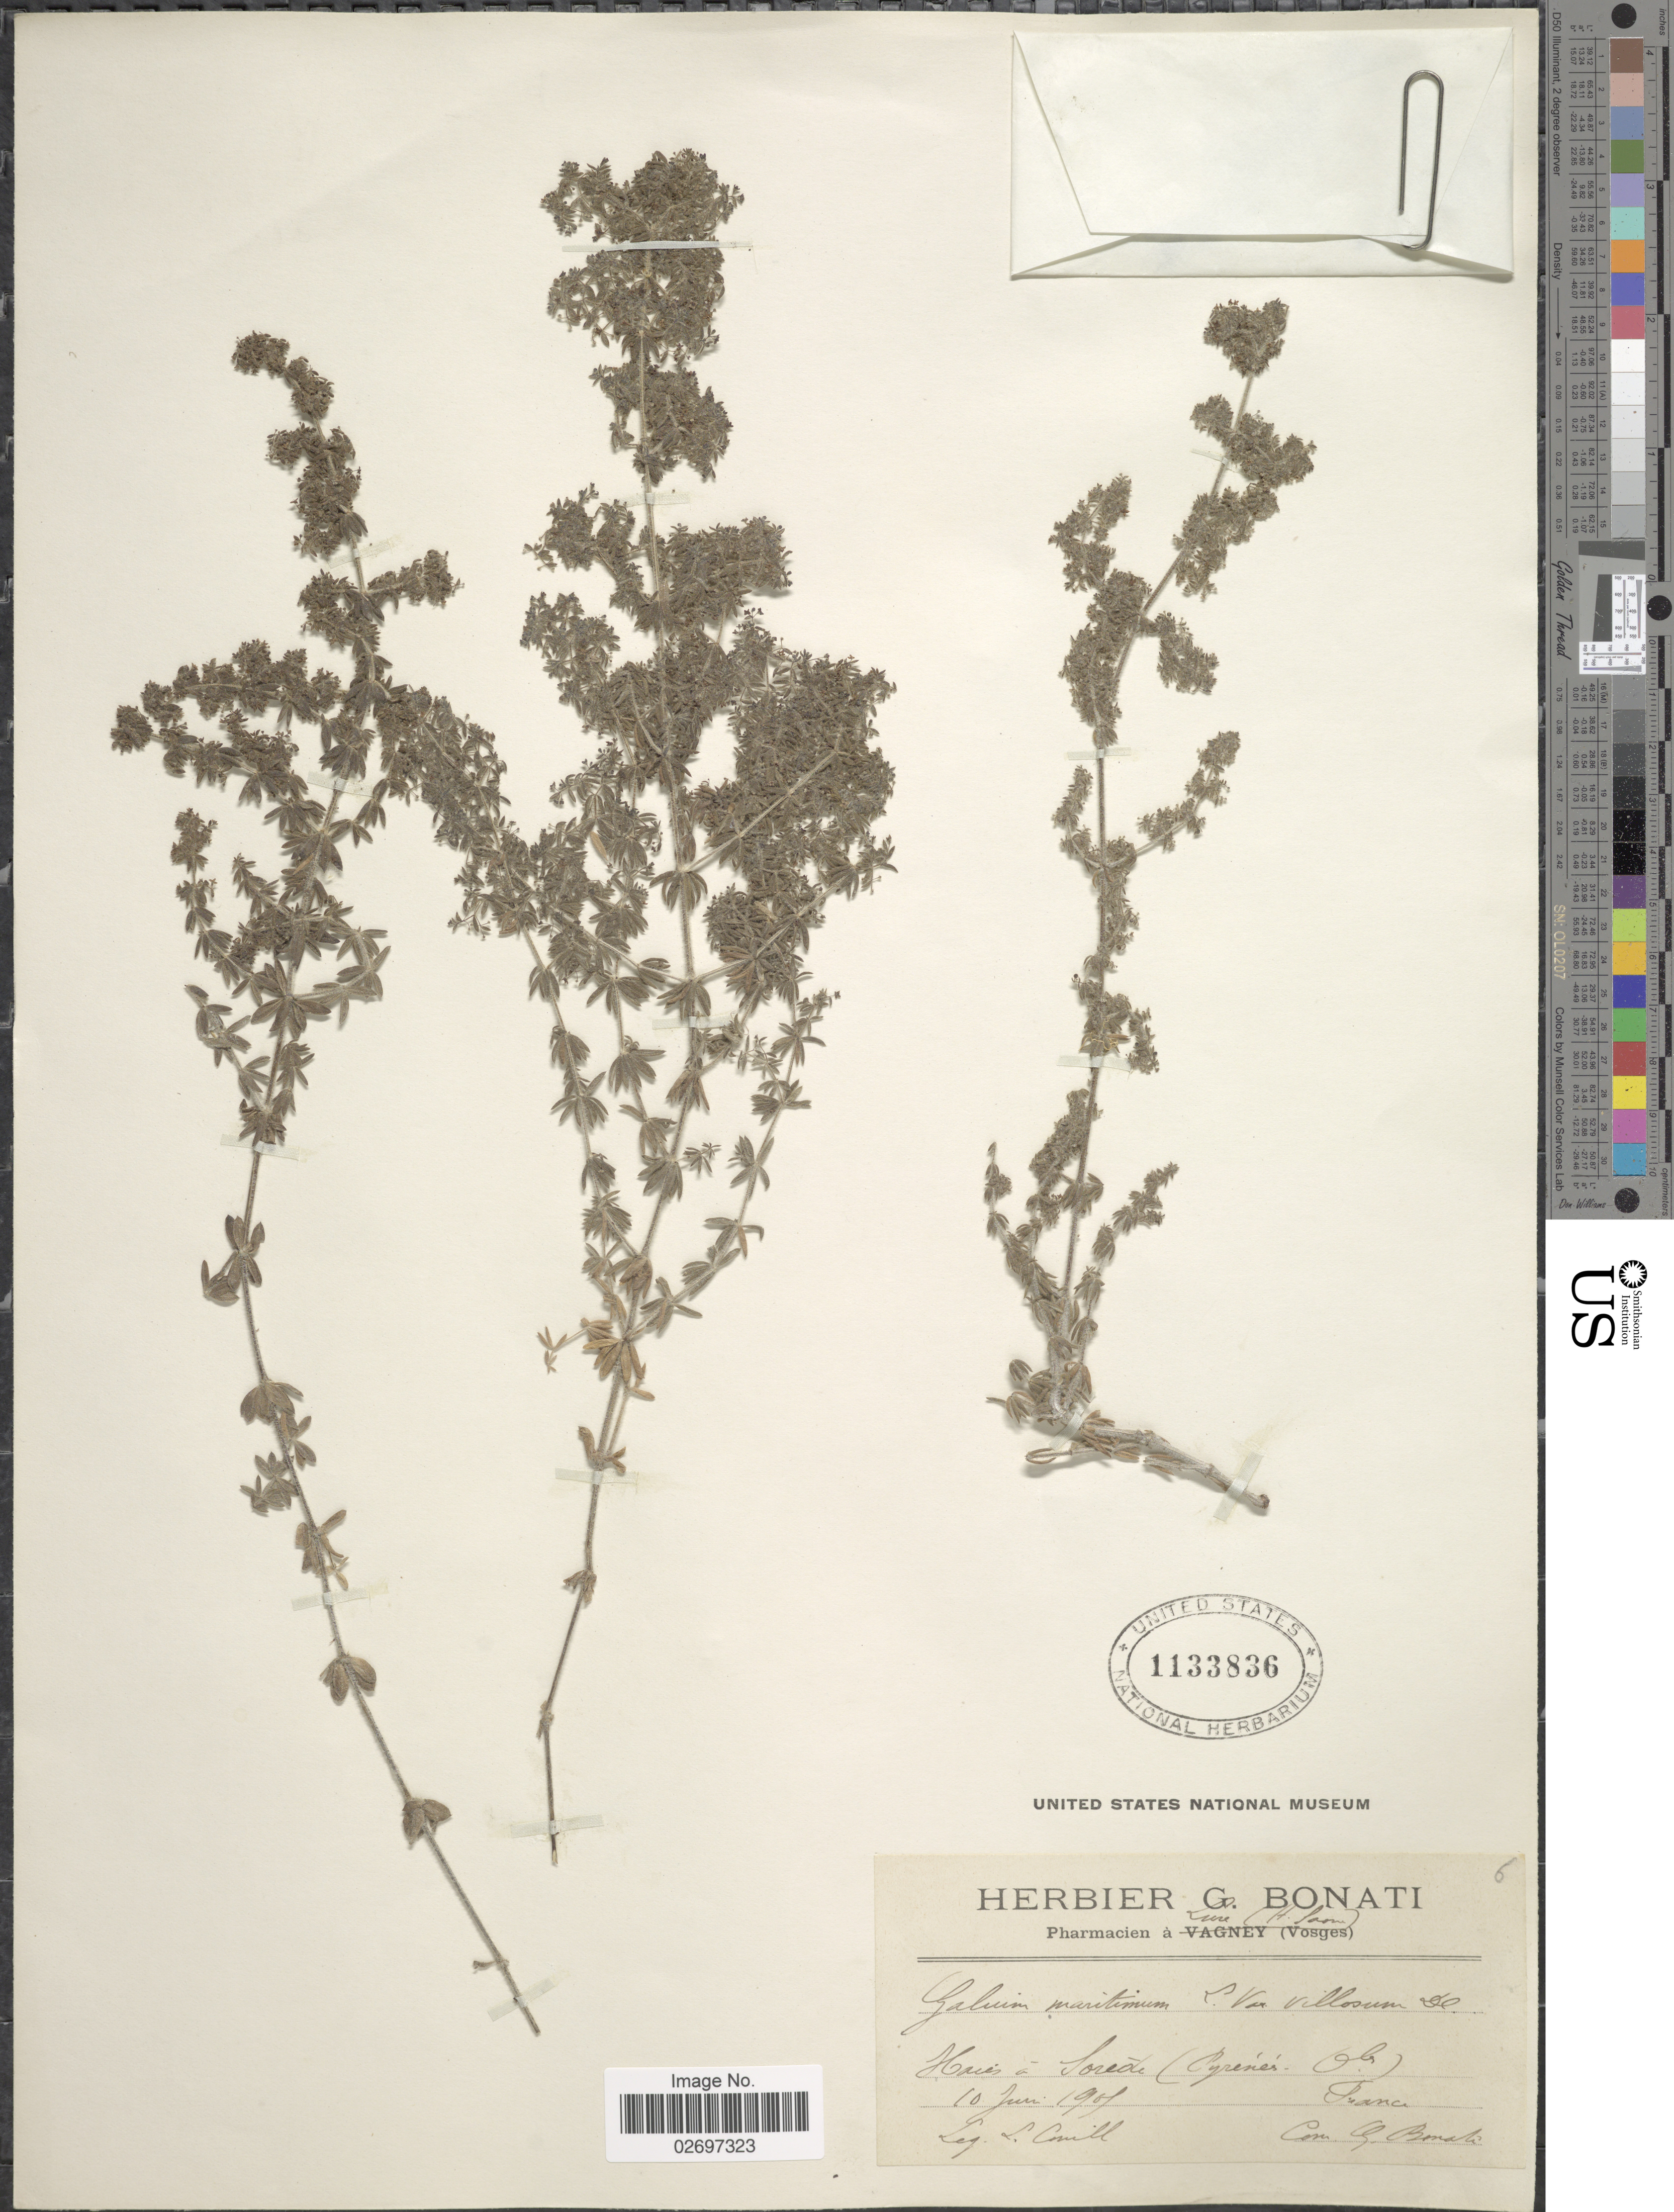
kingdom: Plantae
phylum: Tracheophyta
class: Magnoliopsida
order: Gentianales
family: Rubiaceae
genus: Galium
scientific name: Galium maritimum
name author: L.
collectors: Conill, L.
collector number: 6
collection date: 1905-06-10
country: France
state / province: Occitanie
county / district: Pyrénées-Orientales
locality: Haies a Sorede (Pyrenees Obs)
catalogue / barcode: US 1133836